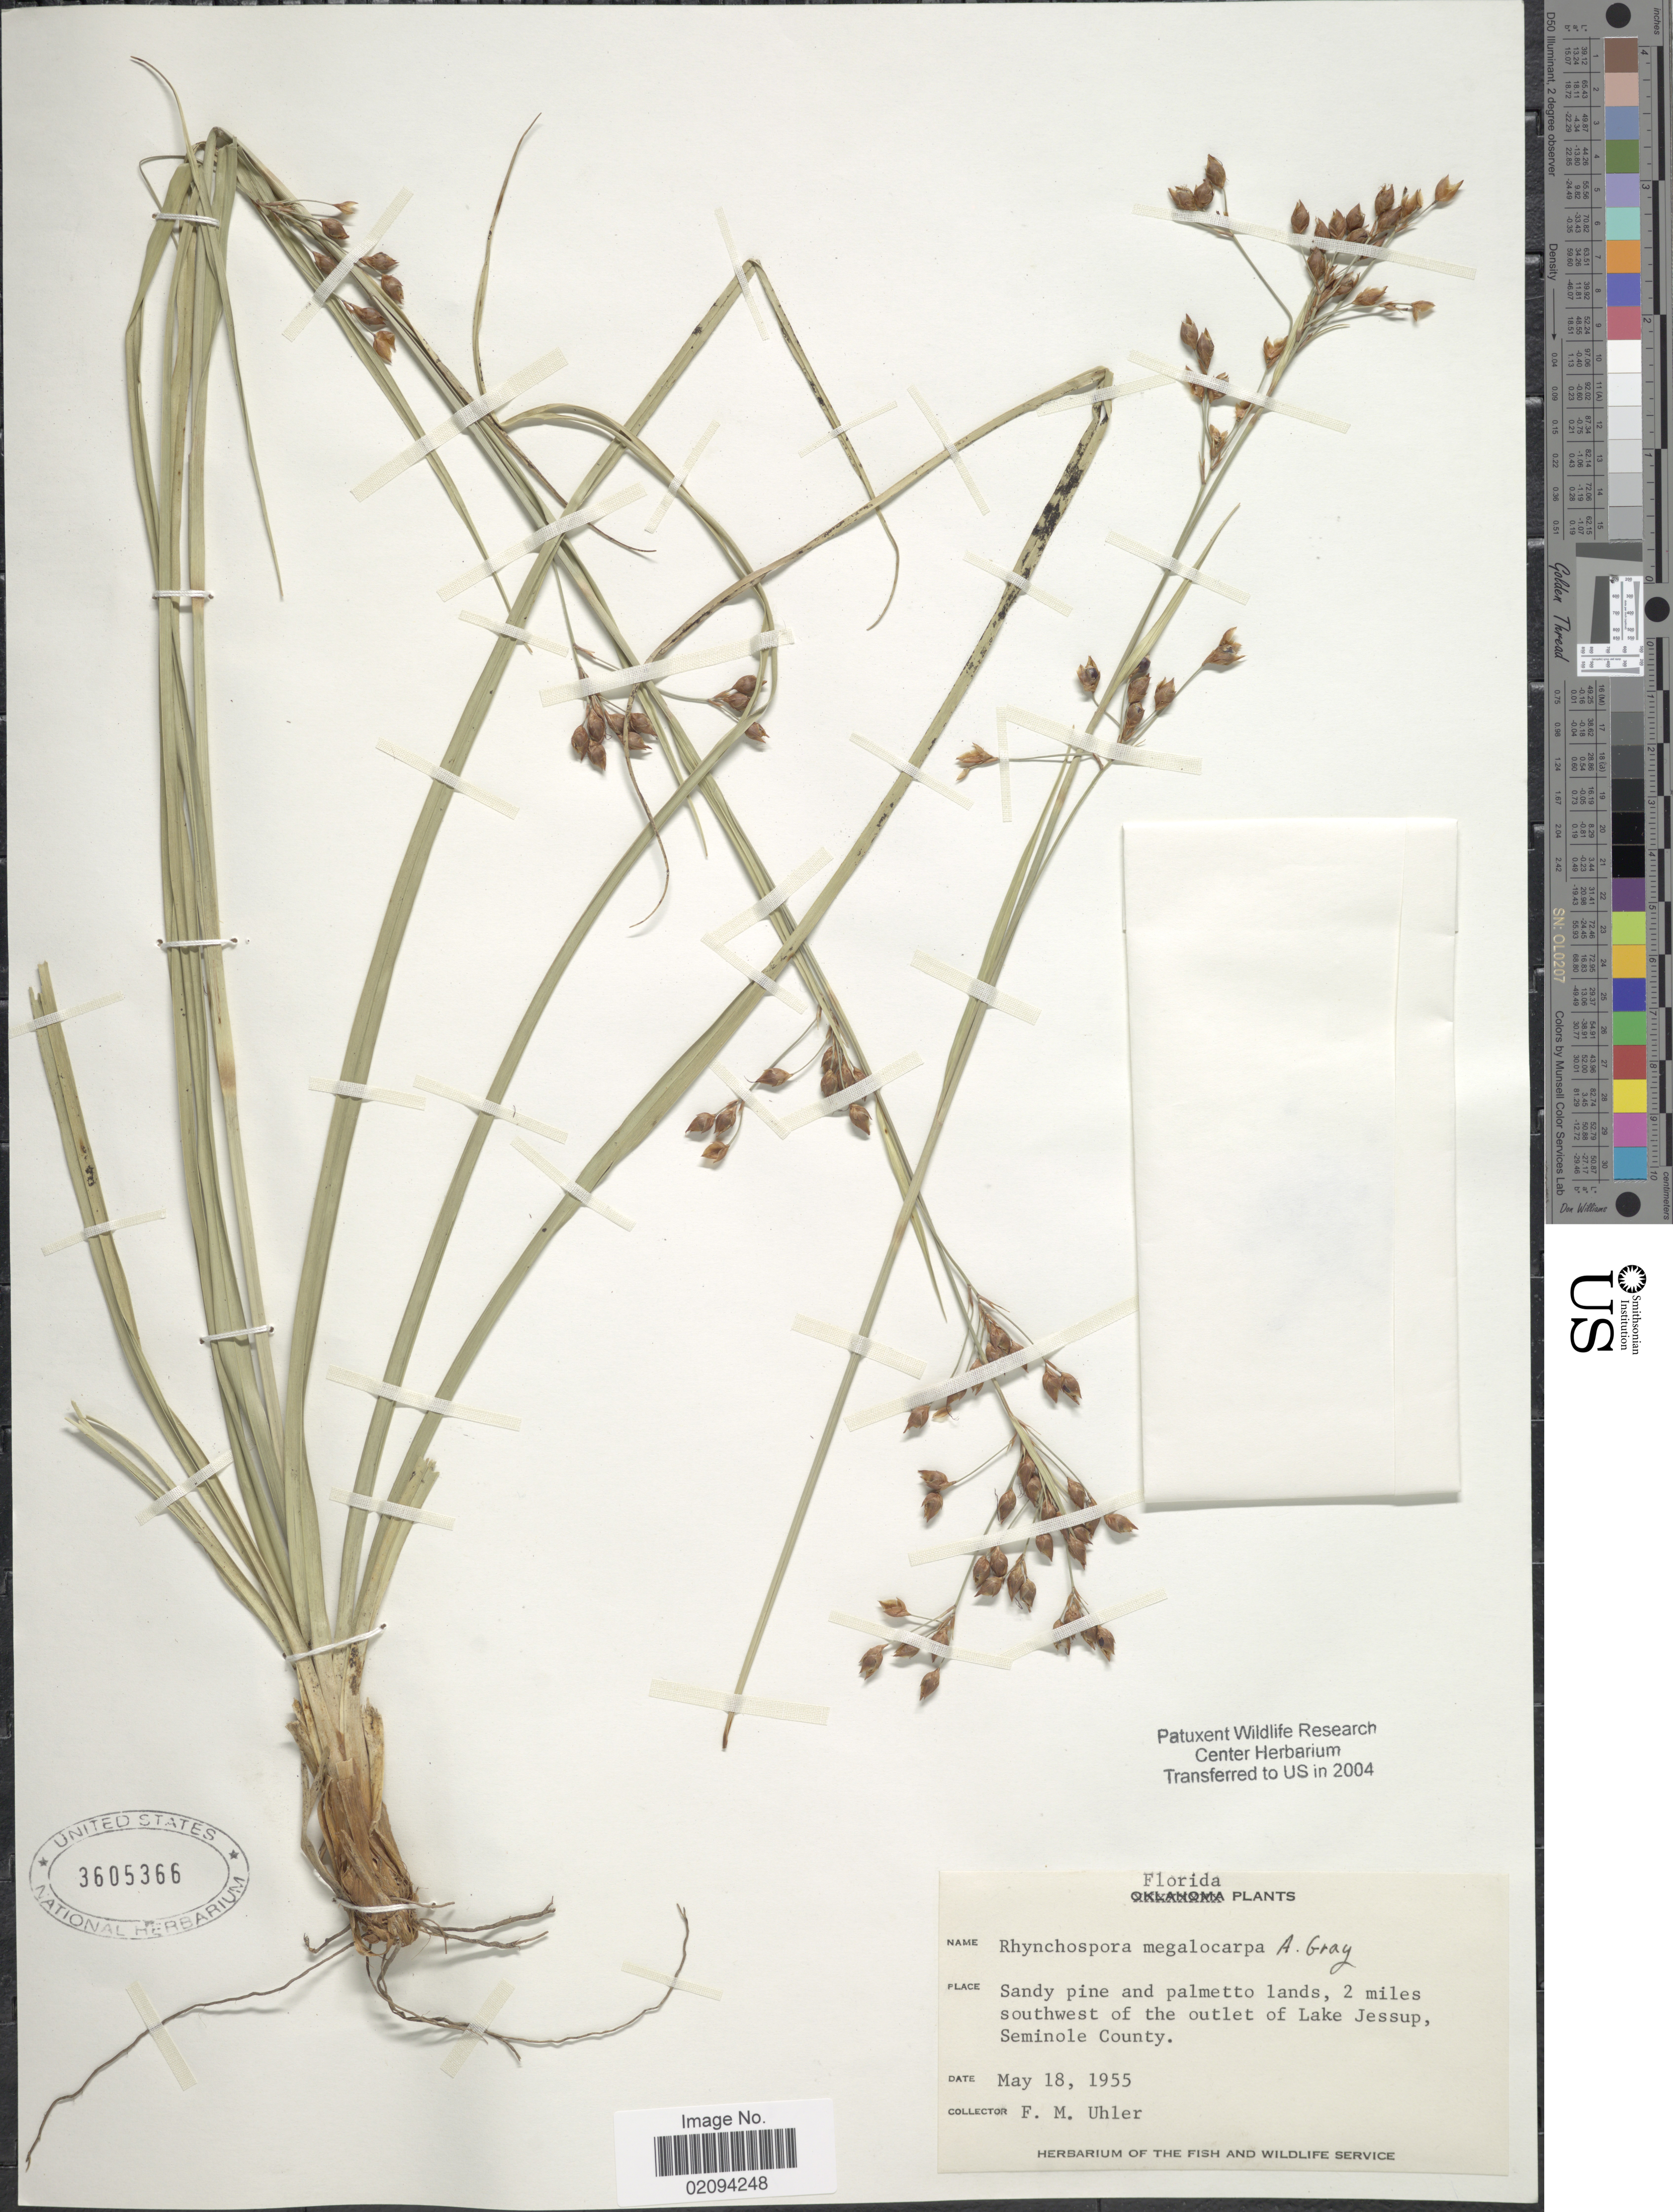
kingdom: Plantae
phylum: Tracheophyta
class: Liliopsida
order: Poales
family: Cyperaceae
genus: Rhynchospora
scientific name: Rhynchospora megalocarpa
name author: A. Gray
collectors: F. M. Uhler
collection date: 1955-05-18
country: United States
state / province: Florida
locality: Sandy pine and palmetto lands, 2 miles southwest of the outlet of Lake Jessup, Seminole County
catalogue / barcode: US 3605366